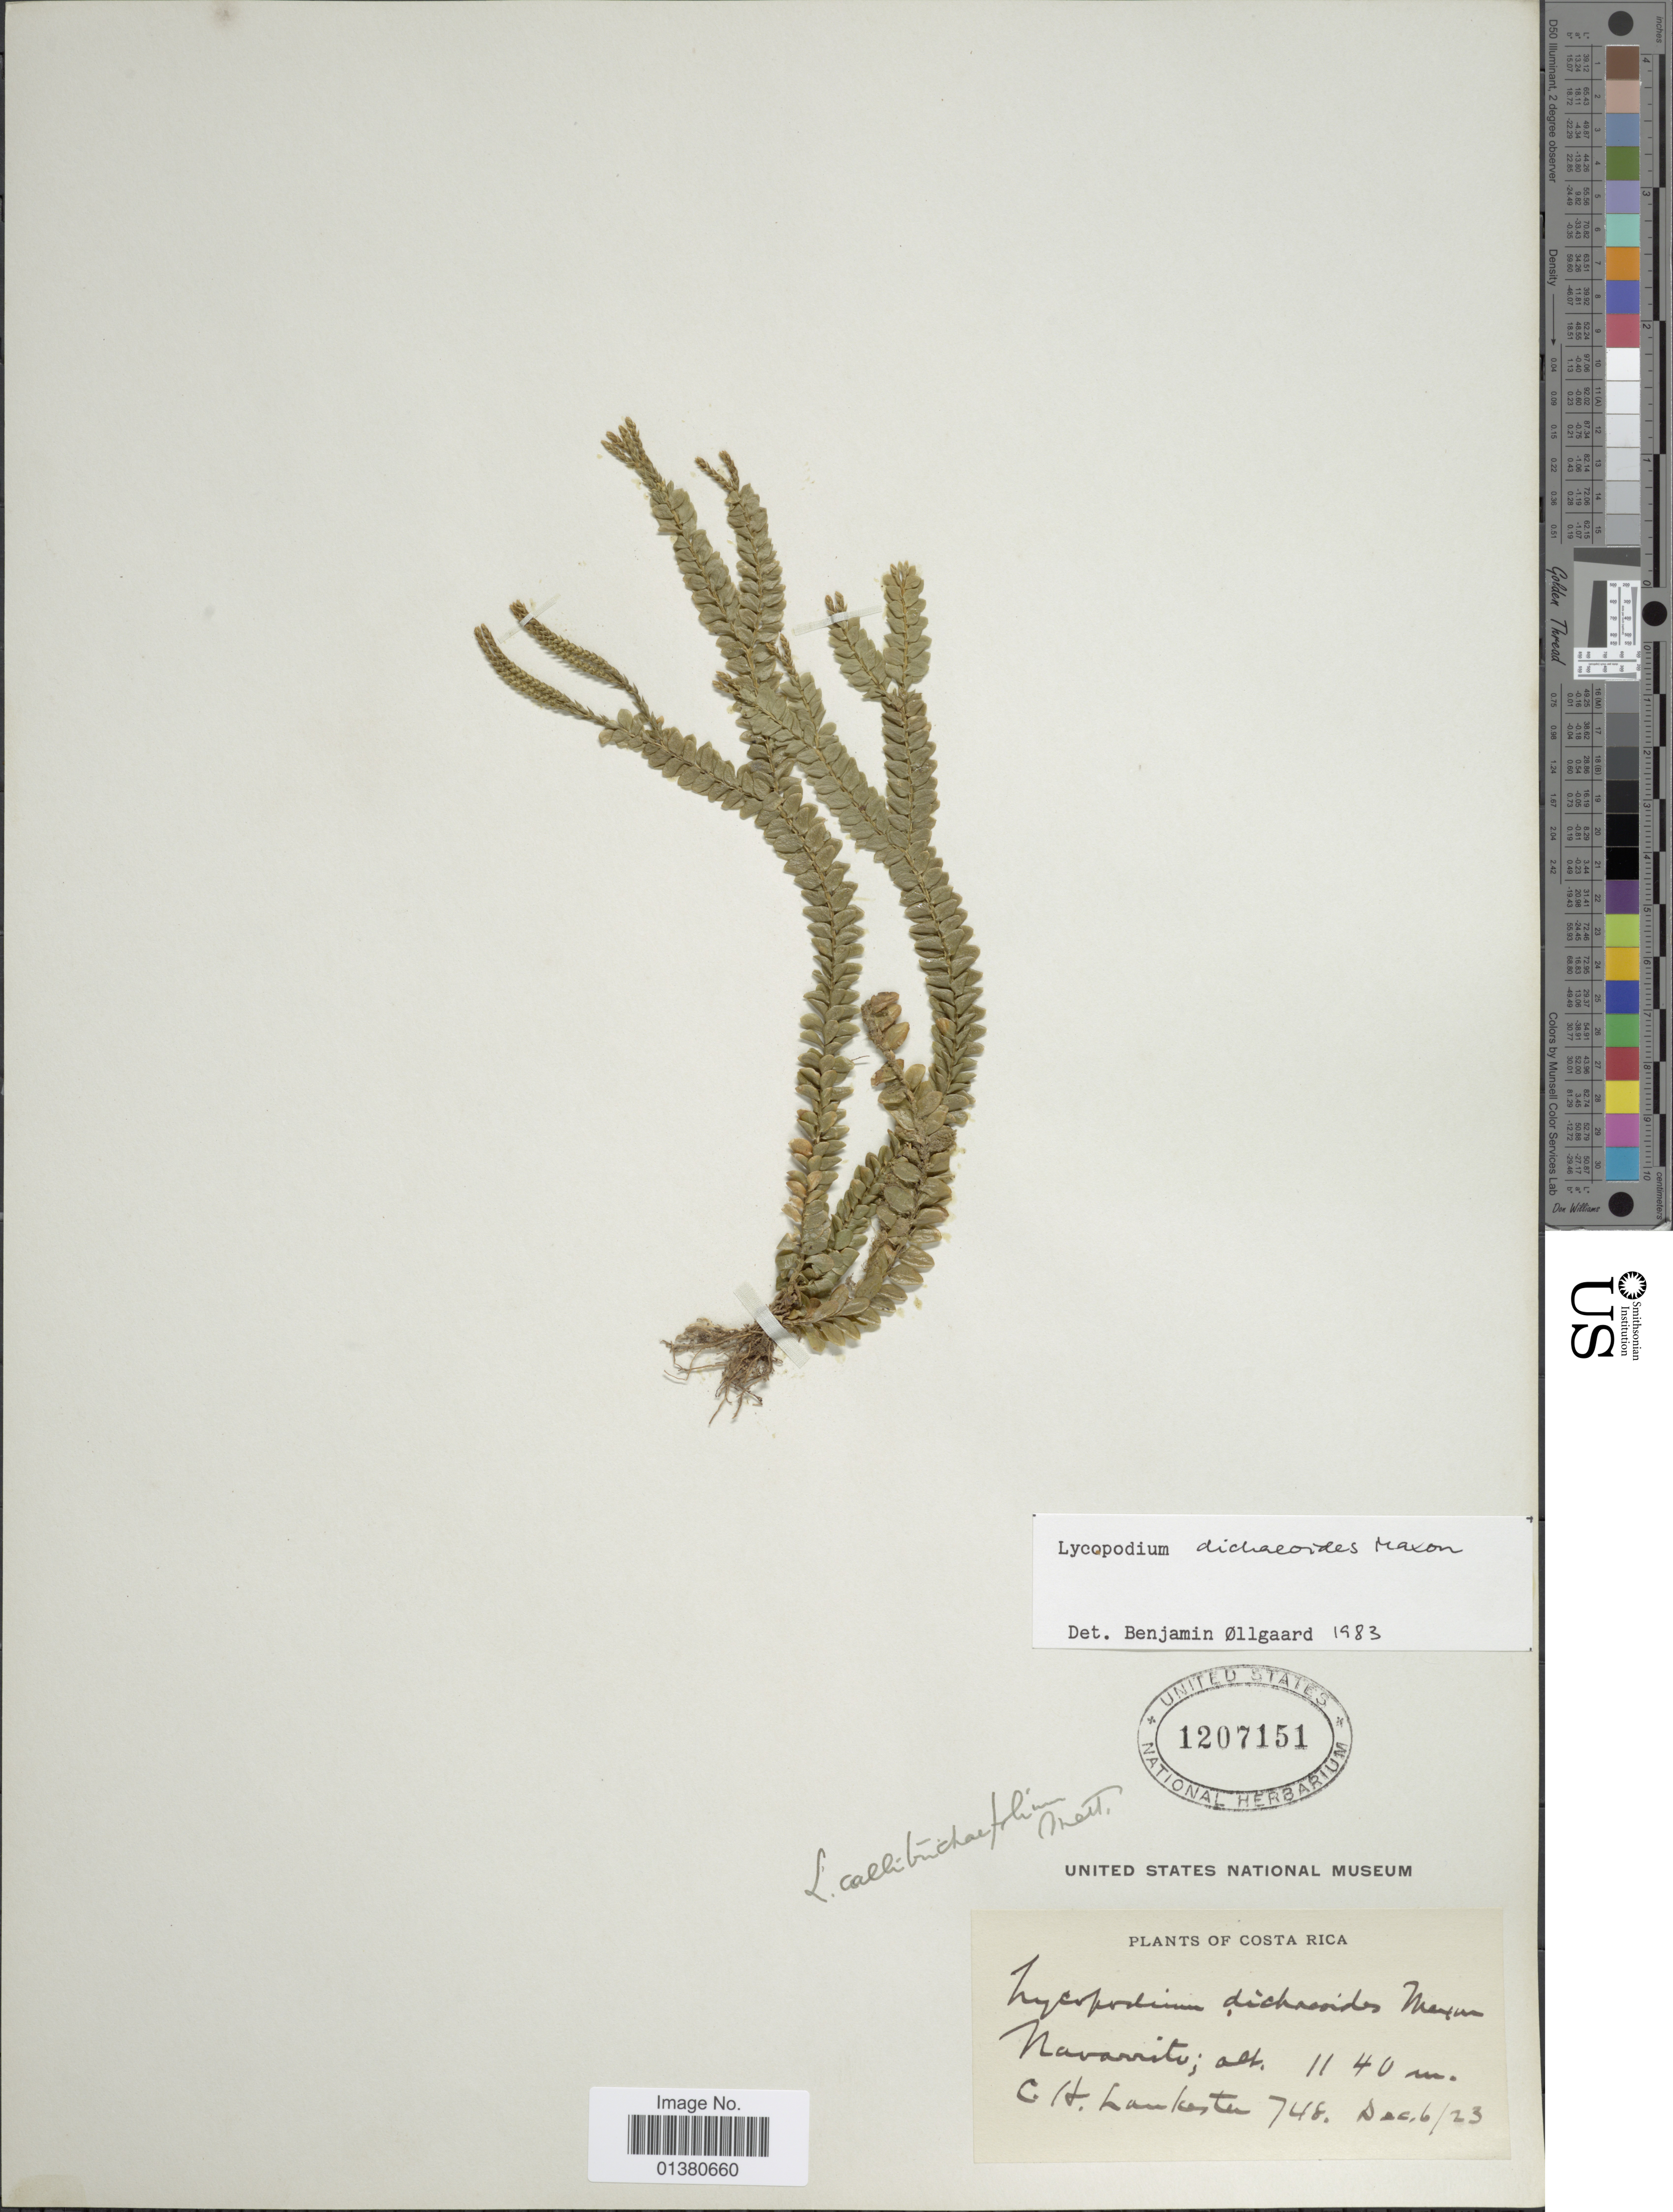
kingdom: Plantae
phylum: Tracheophyta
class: Lycopodiopsida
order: Lycopodiales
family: Lycopodiaceae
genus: Phlegmariurus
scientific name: Phlegmariurus dichaeoides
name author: (Maxon) B. Øllg.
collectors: C. H. Lankester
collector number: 748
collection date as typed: Transcribed d/m/y: 6/12/23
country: Costa Rica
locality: Navarrito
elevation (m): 1140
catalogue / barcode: US 1207151